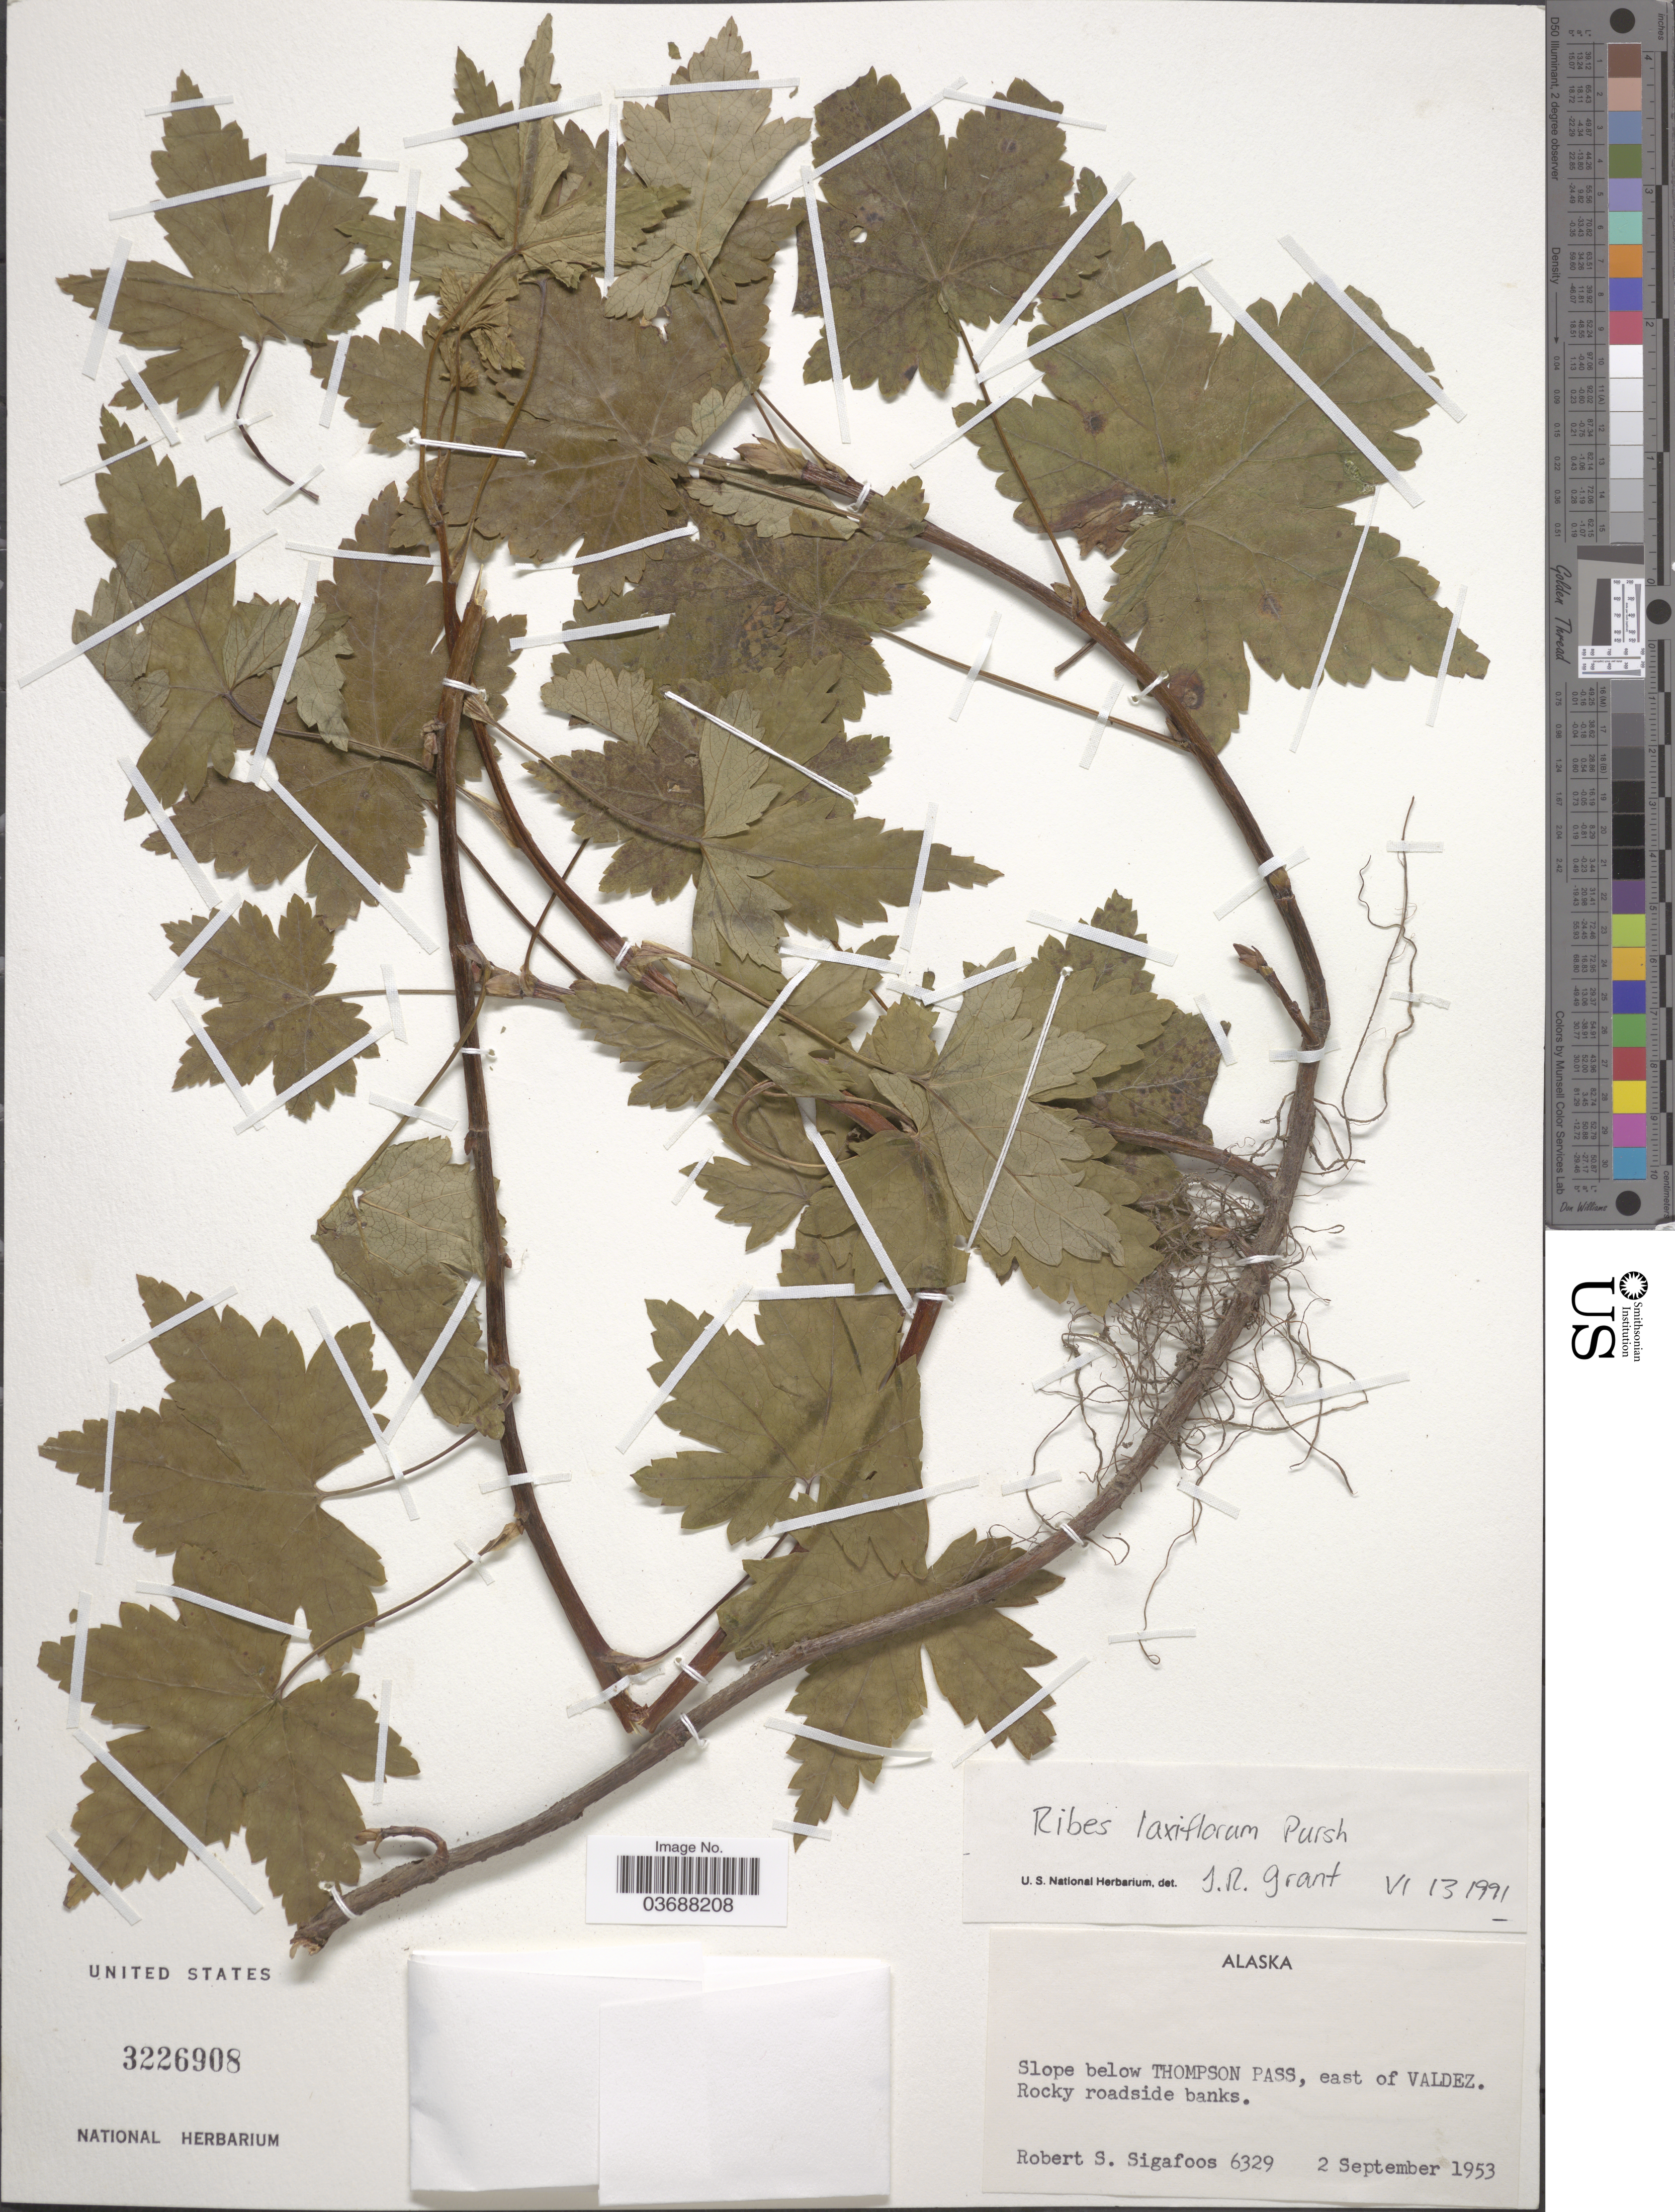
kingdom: Plantae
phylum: Tracheophyta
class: Magnoliopsida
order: Saxifragales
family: Grossulariaceae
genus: Ribes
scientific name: Ribes laxiflorum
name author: Pursh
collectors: R. Sigafoos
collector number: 6329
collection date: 1953-09-02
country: United States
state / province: Alaska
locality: Slope below Thompson Pass, east of Valdez.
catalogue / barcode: US 3226908